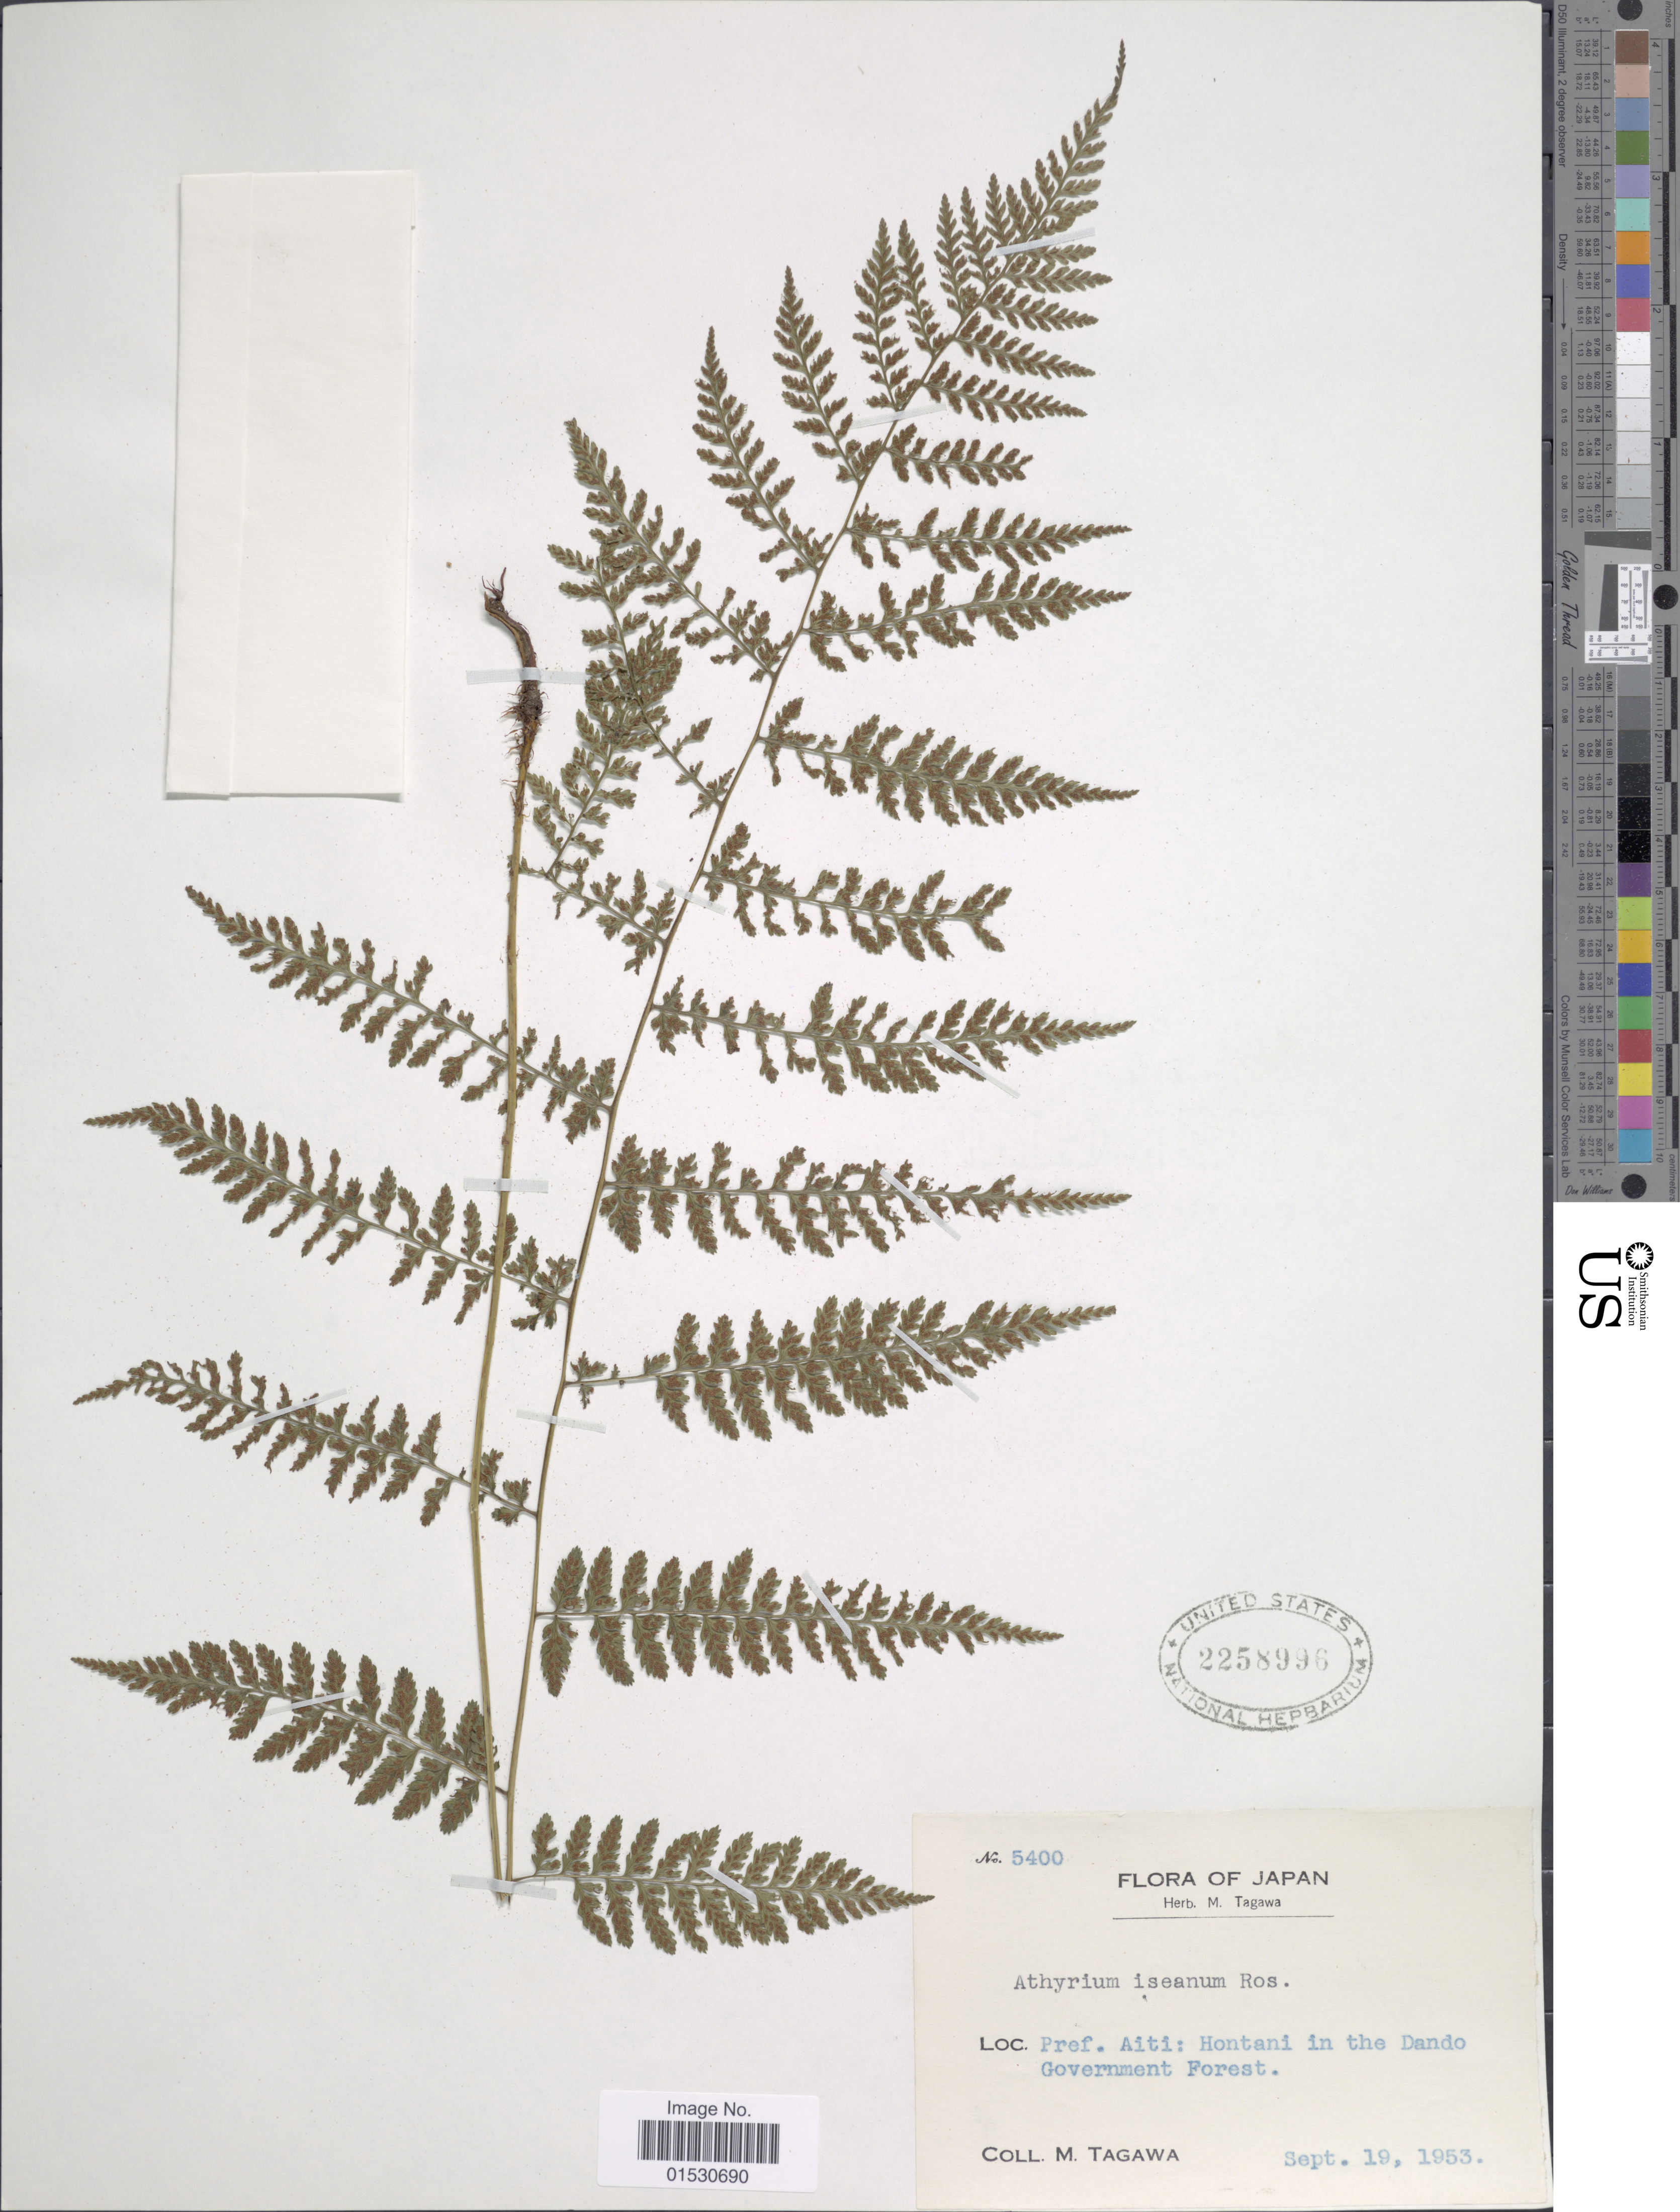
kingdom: Plantae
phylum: Tracheophyta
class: Polypodiopsida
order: Polypodiales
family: Athyriaceae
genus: Athyrium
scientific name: Athyrium iseanum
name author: Rosenst.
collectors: M. Tagawa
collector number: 5400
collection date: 1953-09-19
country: Japan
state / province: Aiti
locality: Hontani in the Dando Government Forest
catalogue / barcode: US 2258996